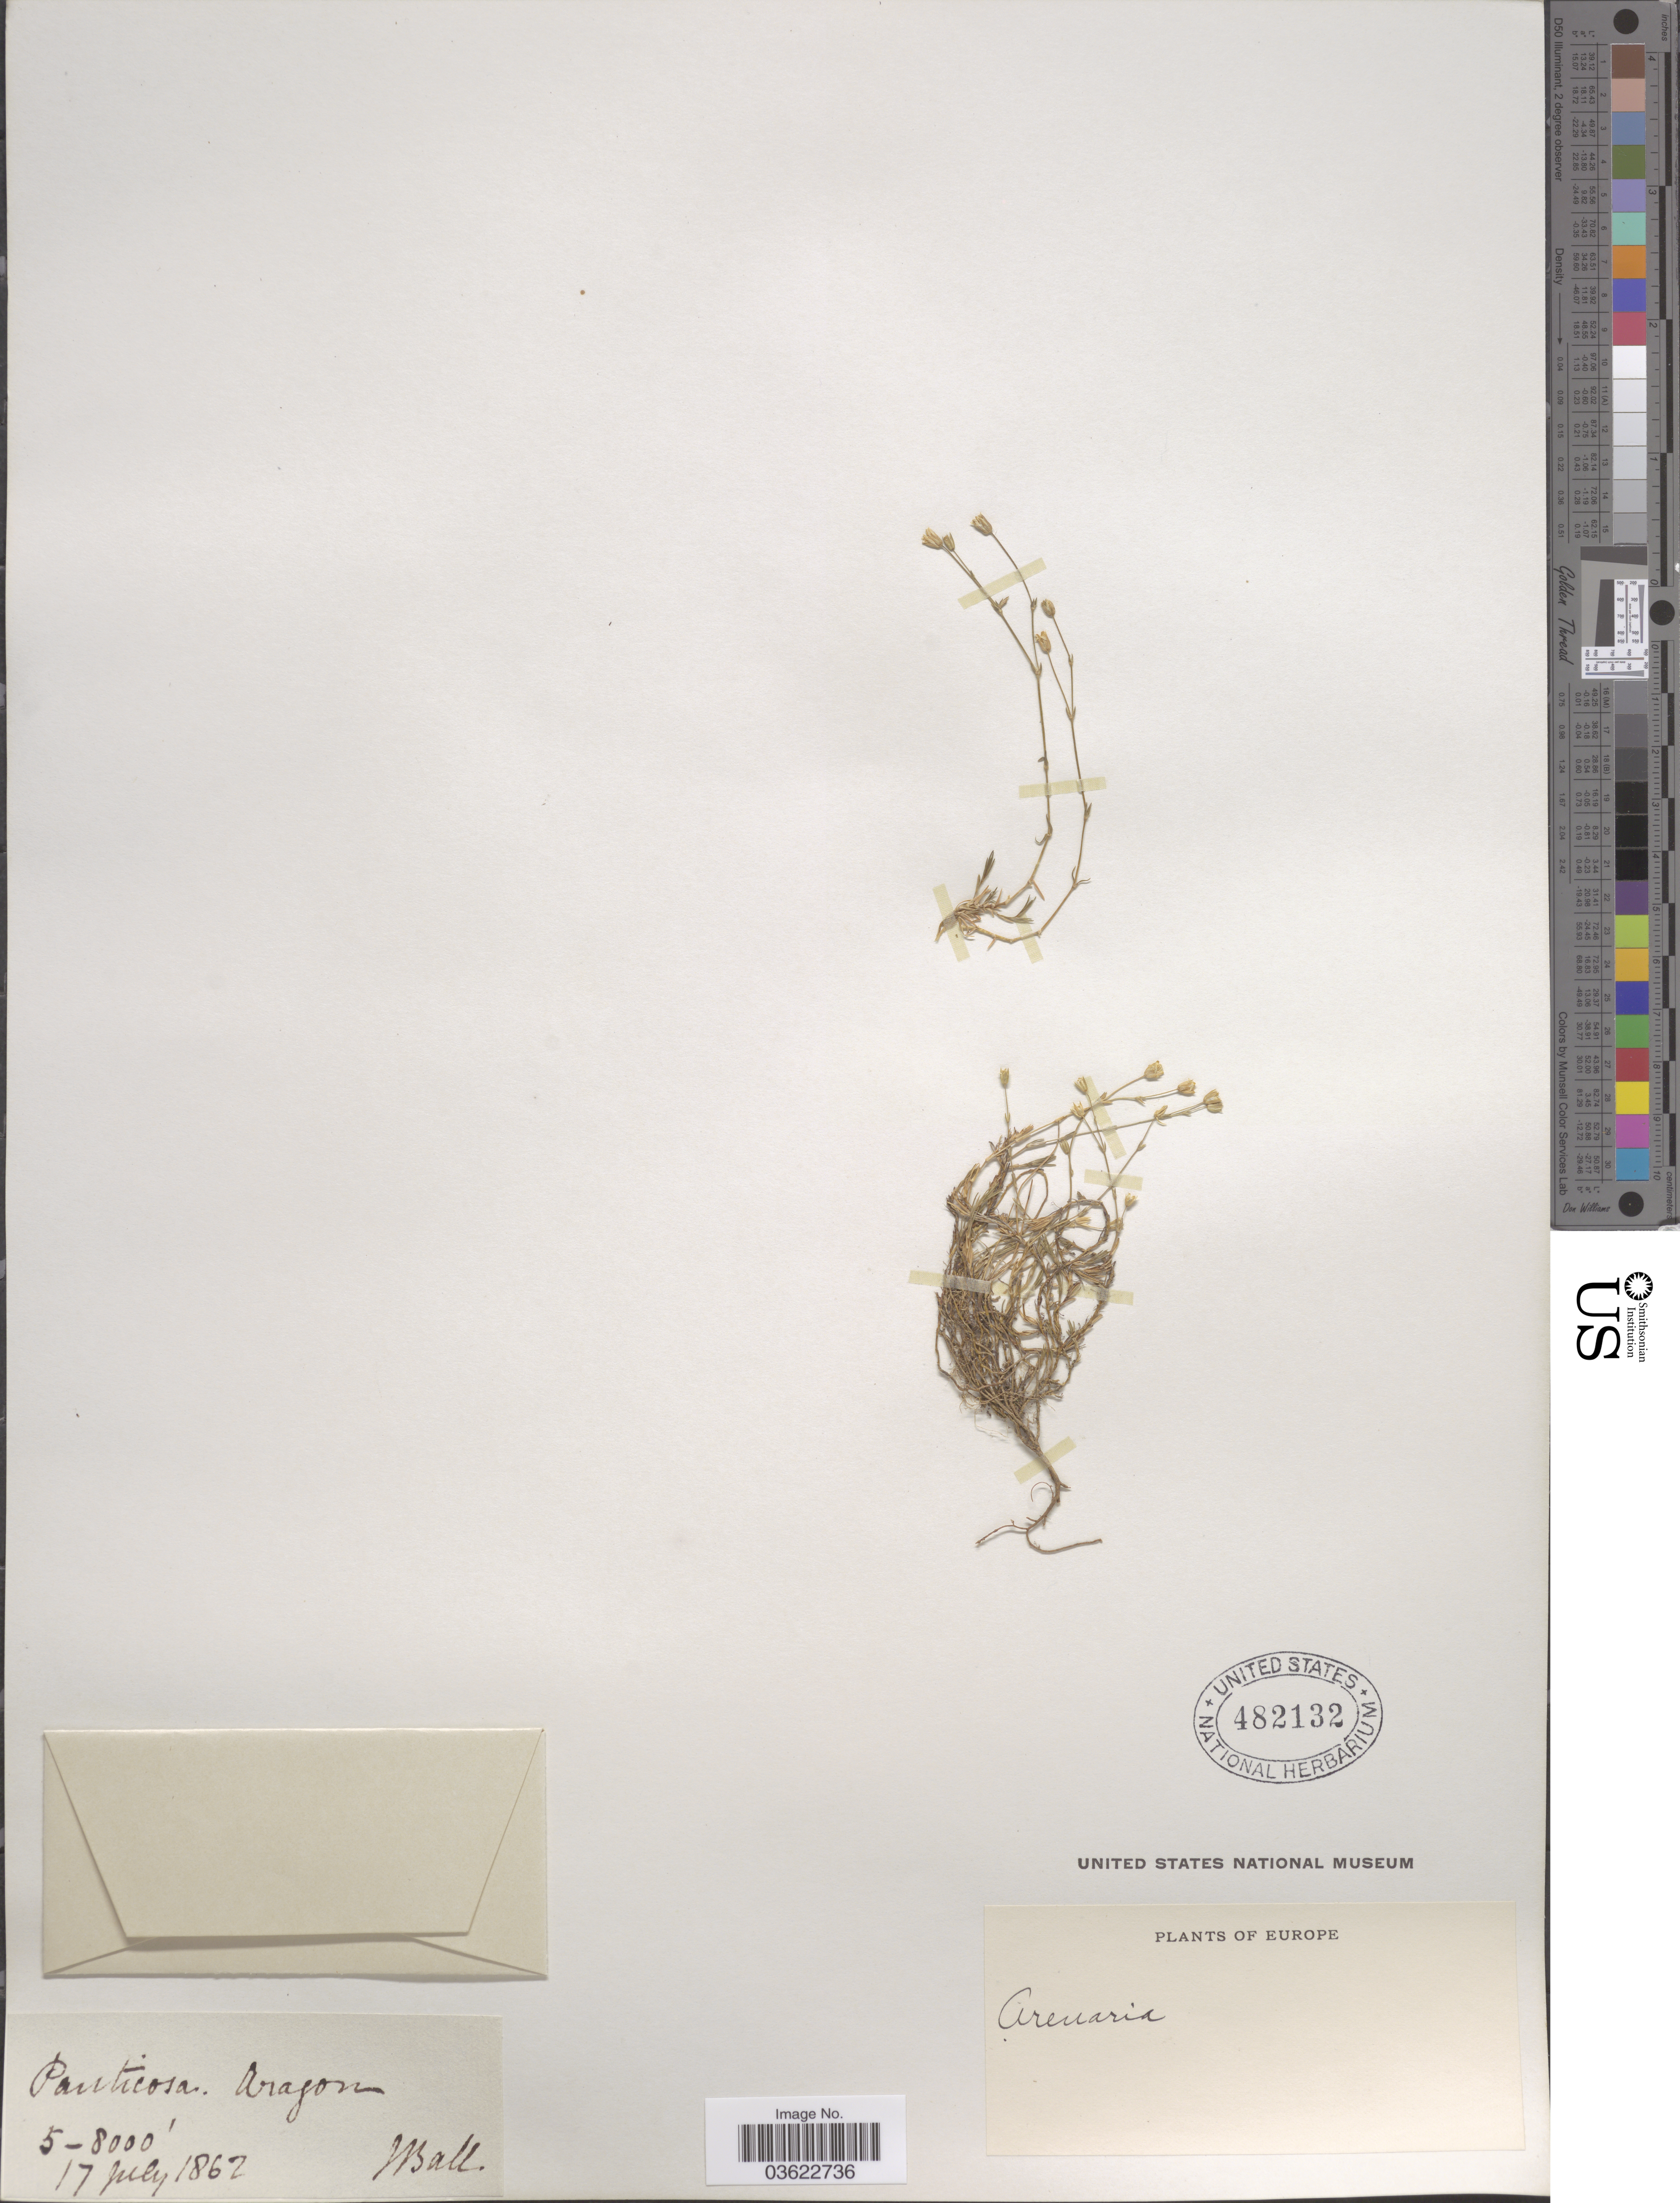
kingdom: Plantae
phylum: Tracheophyta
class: Magnoliopsida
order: Caryophyllales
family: Caryophyllaceae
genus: Arenaria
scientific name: Arenaria sp.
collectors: J. Ball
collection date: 1862-07-17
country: Spain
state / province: Aragón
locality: Panticosa.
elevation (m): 1524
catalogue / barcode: US 482132